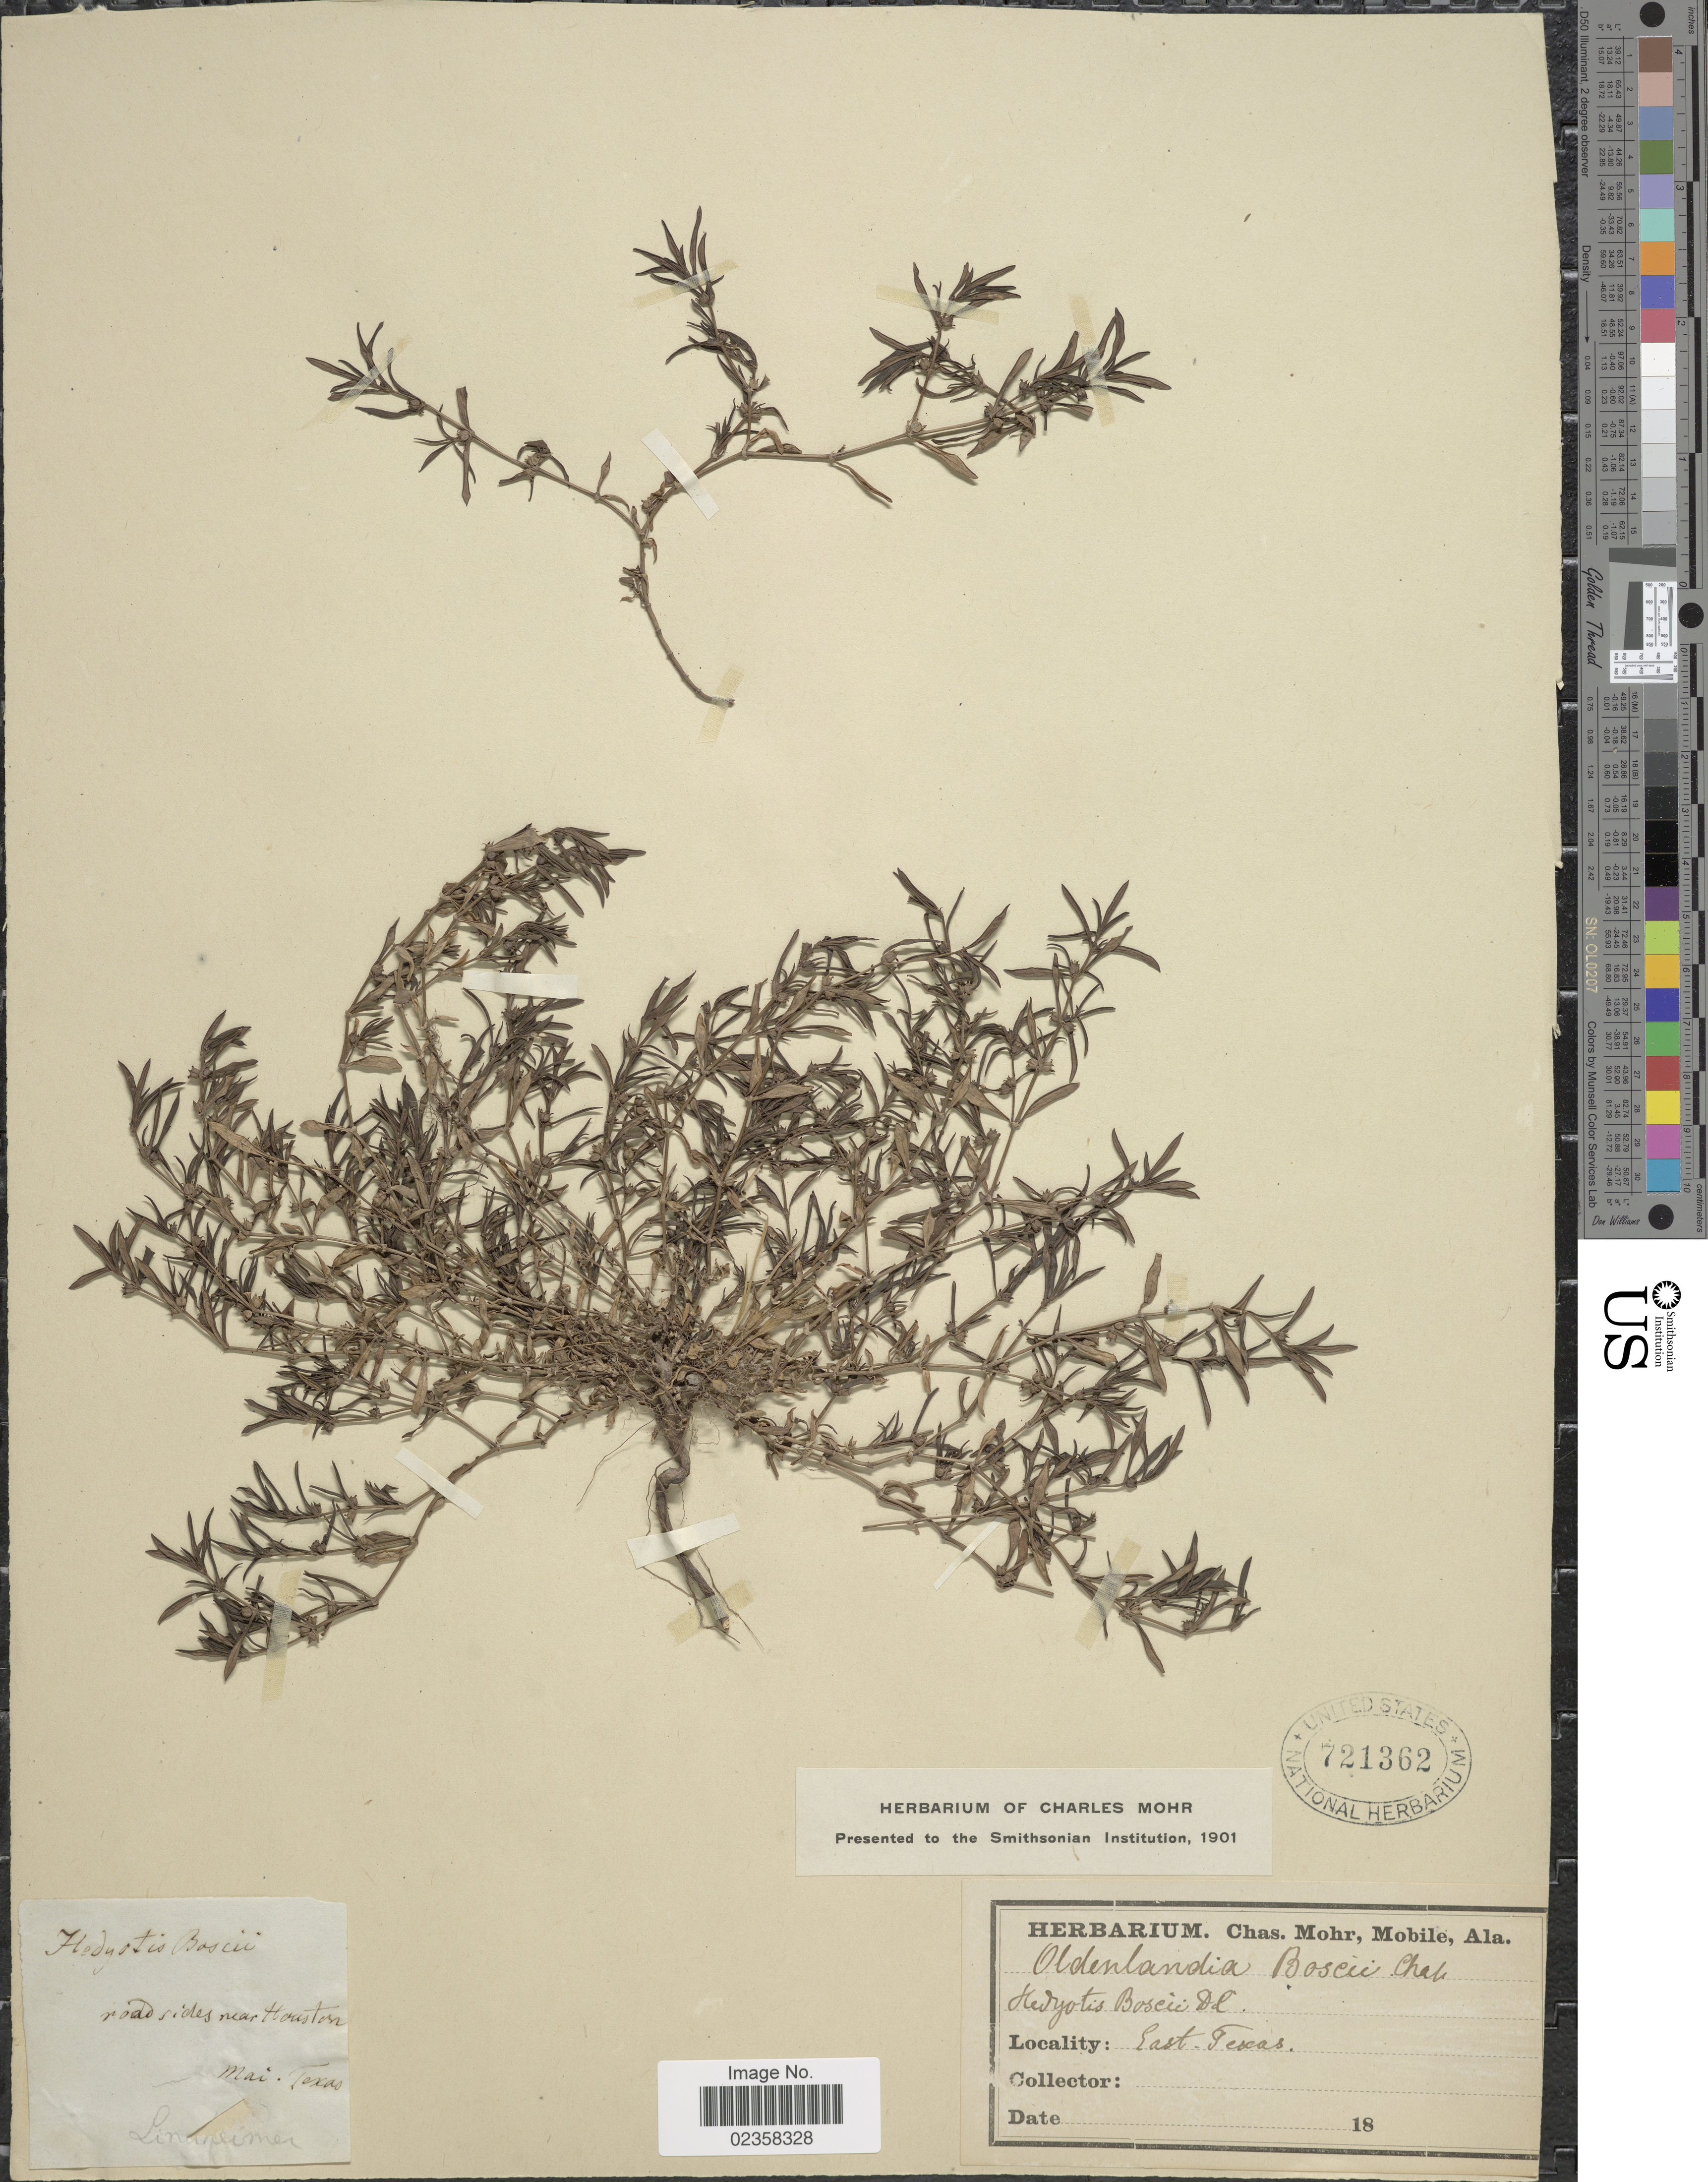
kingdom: Plantae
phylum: Tracheophyta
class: Magnoliopsida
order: Gentianales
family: Rubiaceae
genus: Oldenlandia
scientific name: Oldenlandia boscii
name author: (DC.) Chapm.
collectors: -. Lindheimer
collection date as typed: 18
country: United States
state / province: Texas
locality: Road sides near Houston, East Texas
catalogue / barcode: US 721362